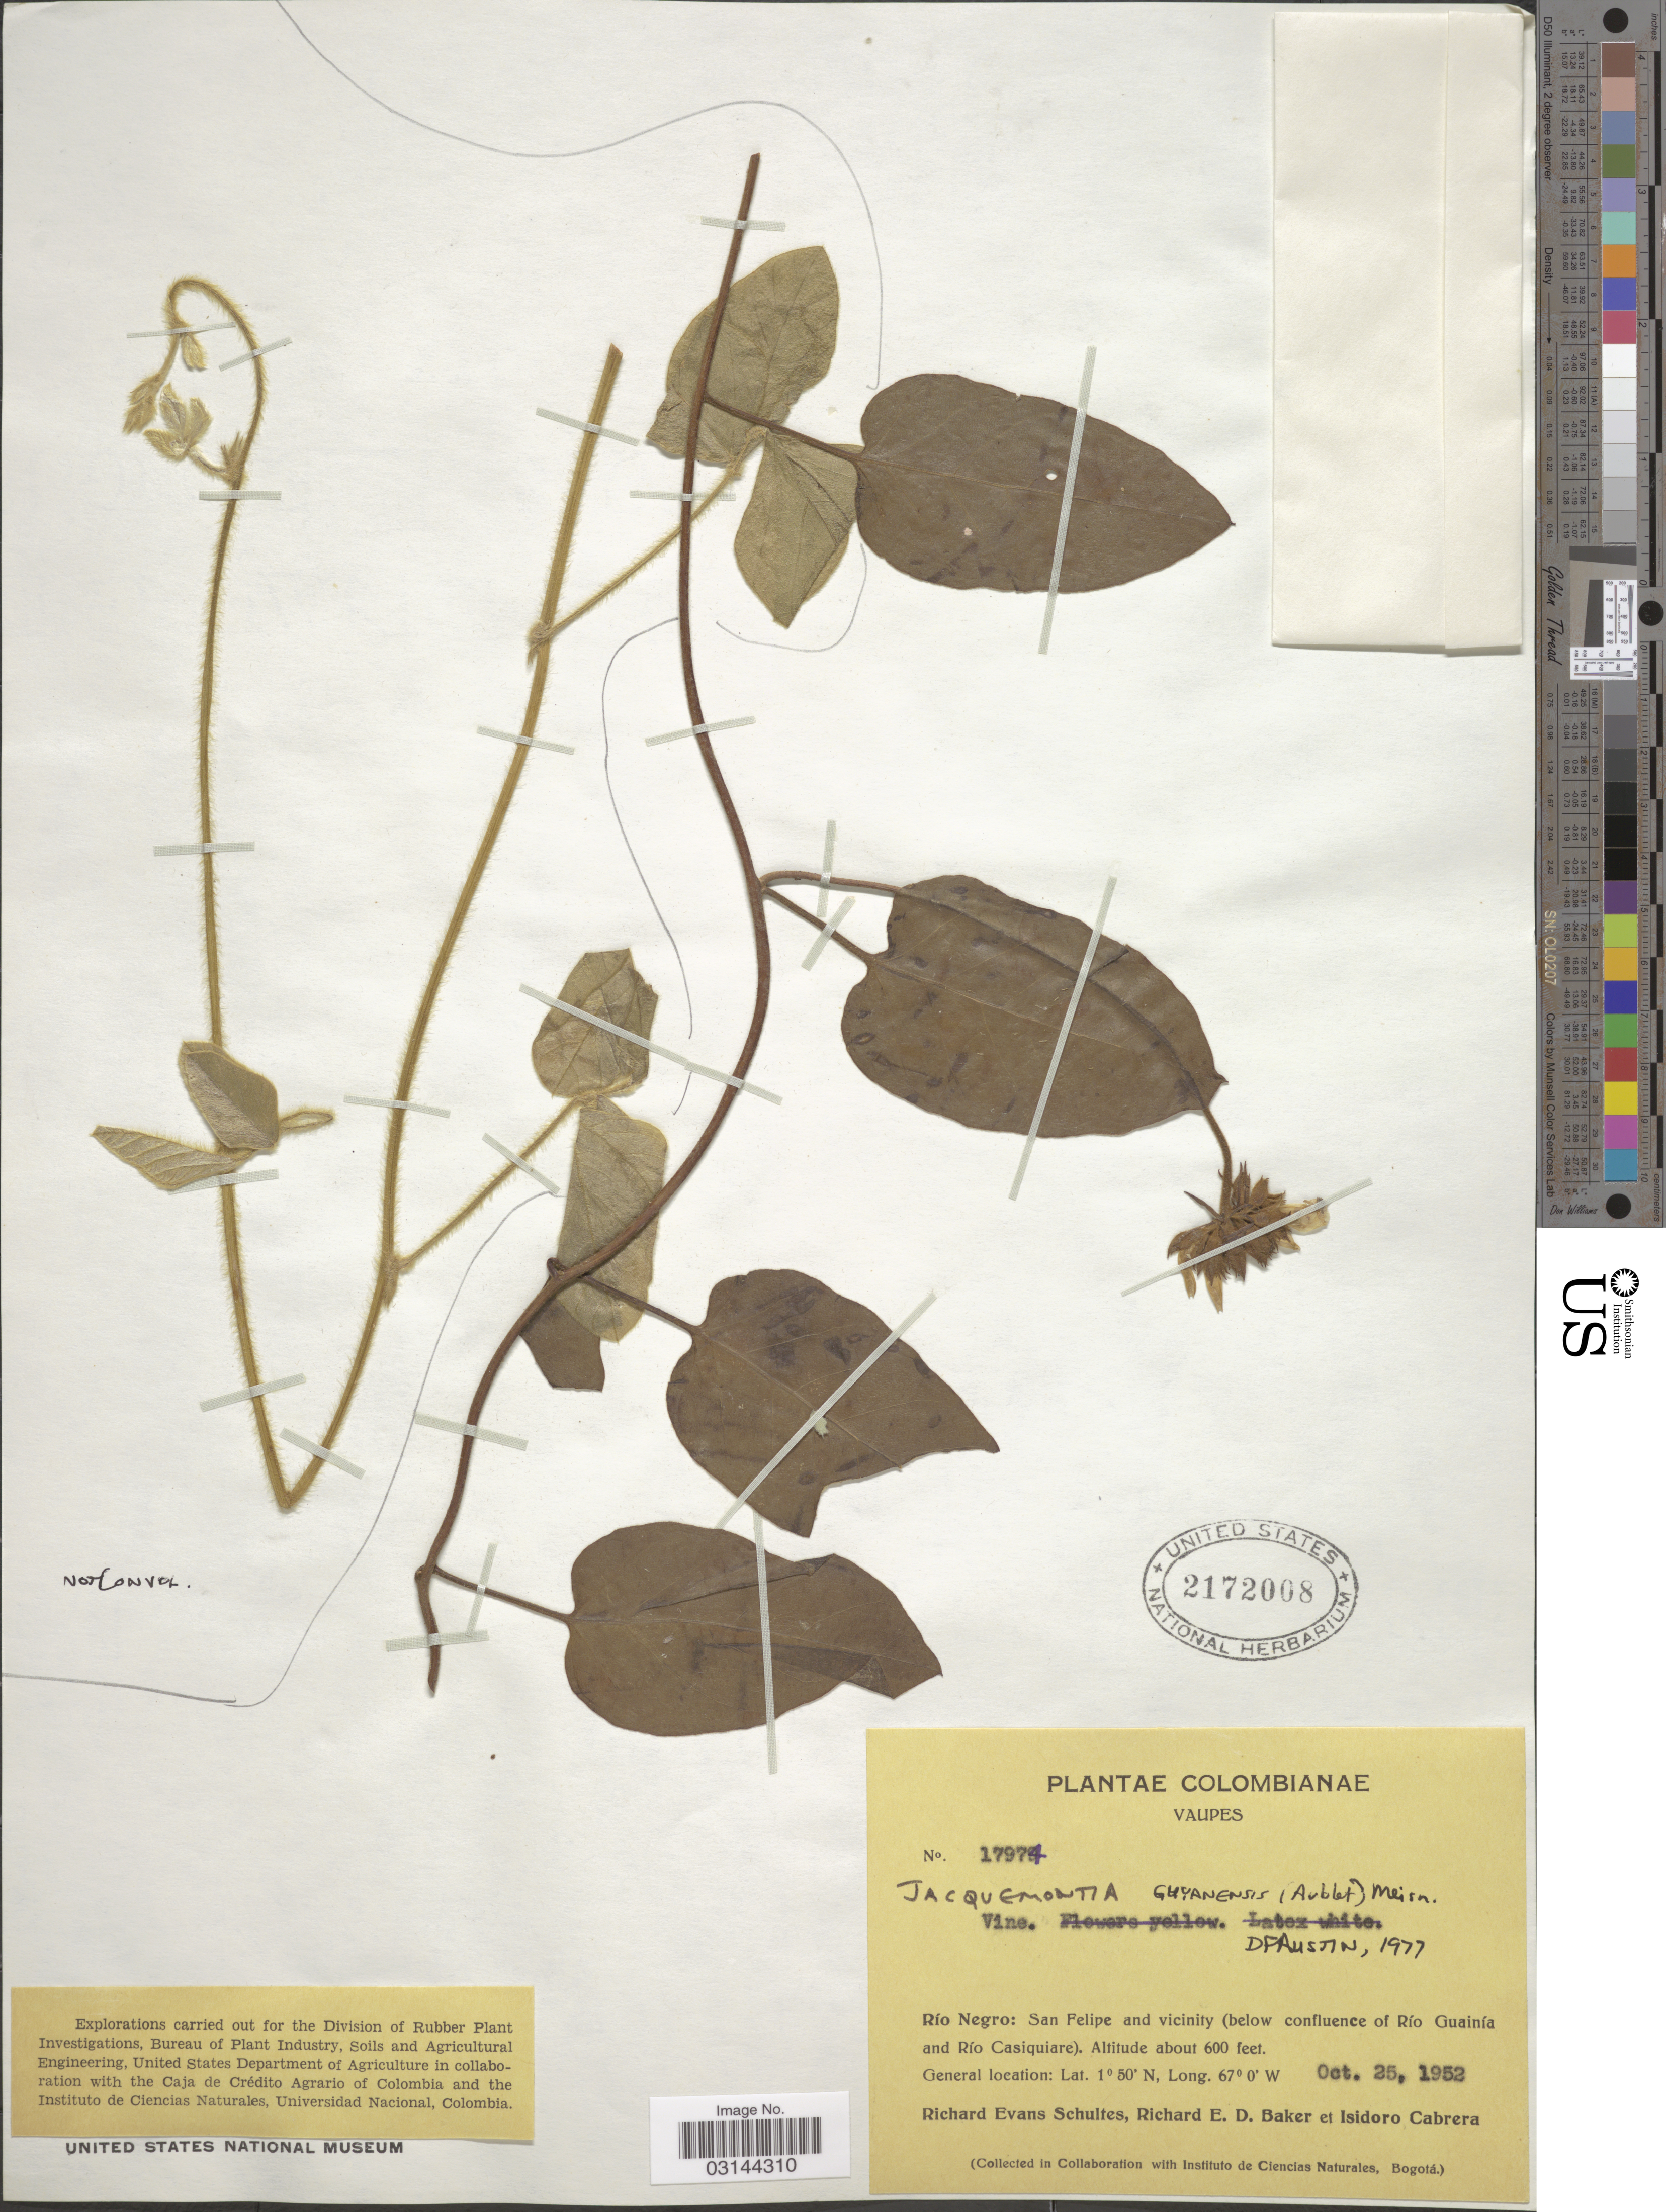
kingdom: Plantae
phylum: Tracheophyta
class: Magnoliopsida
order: Solanales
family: Convolvulaceae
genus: Jacquemontia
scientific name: Jacquemontia guyanensis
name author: (Aubl.) Meisn.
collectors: R. E. Schultes, R. E. D. Baker & I. Cabrera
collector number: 17974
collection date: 1952-10-25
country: Colombia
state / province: Vaupés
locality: Río Negro: San Felipe and vicinity (below confluence of Río Guainía and Río Casiquiare).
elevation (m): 183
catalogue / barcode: US 2172008